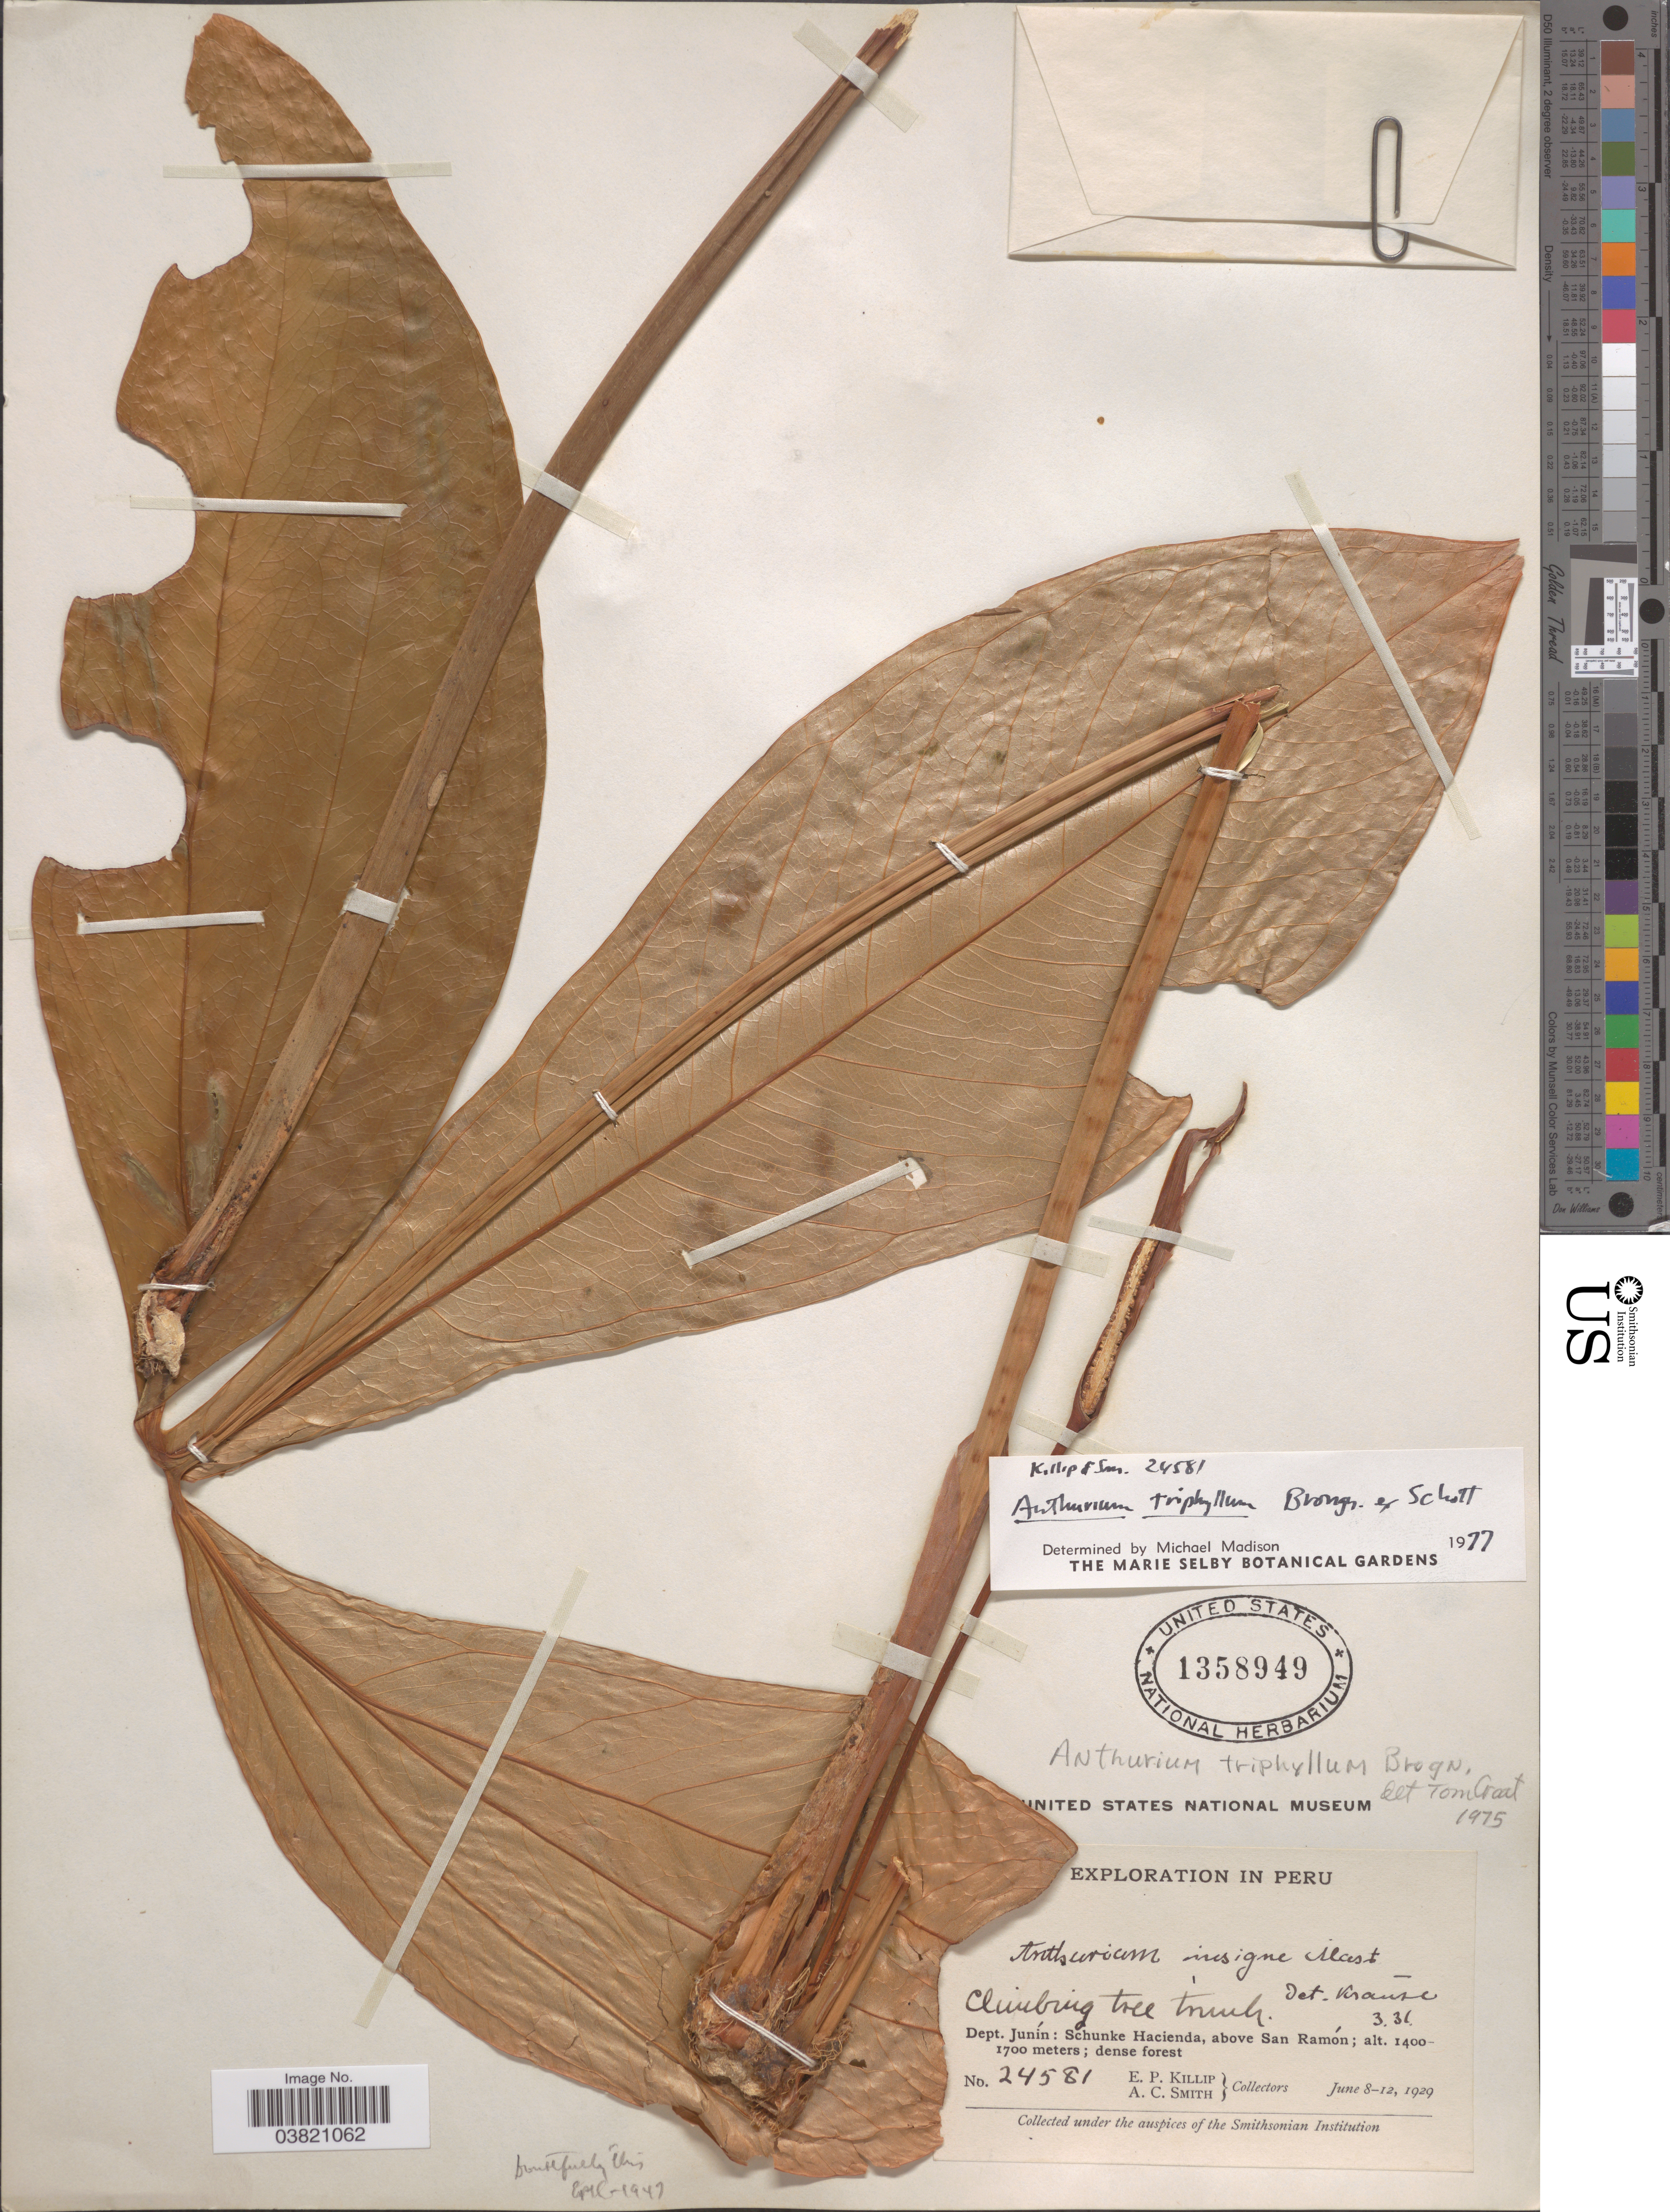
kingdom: Plantae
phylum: Tracheophyta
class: Liliopsida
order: Alismatales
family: Araceae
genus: Anthurium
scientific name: Anthurium triphyllum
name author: (Willd. ex Schult.) Brongn. ex Schott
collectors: E. P. Killip & A. C. Smith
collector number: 24581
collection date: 1929-06-08/1929-06-12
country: Peru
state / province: Junín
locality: Dept. Junín: Schunke Hacienda, above San Ramón.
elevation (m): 1400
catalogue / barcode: US 1358949